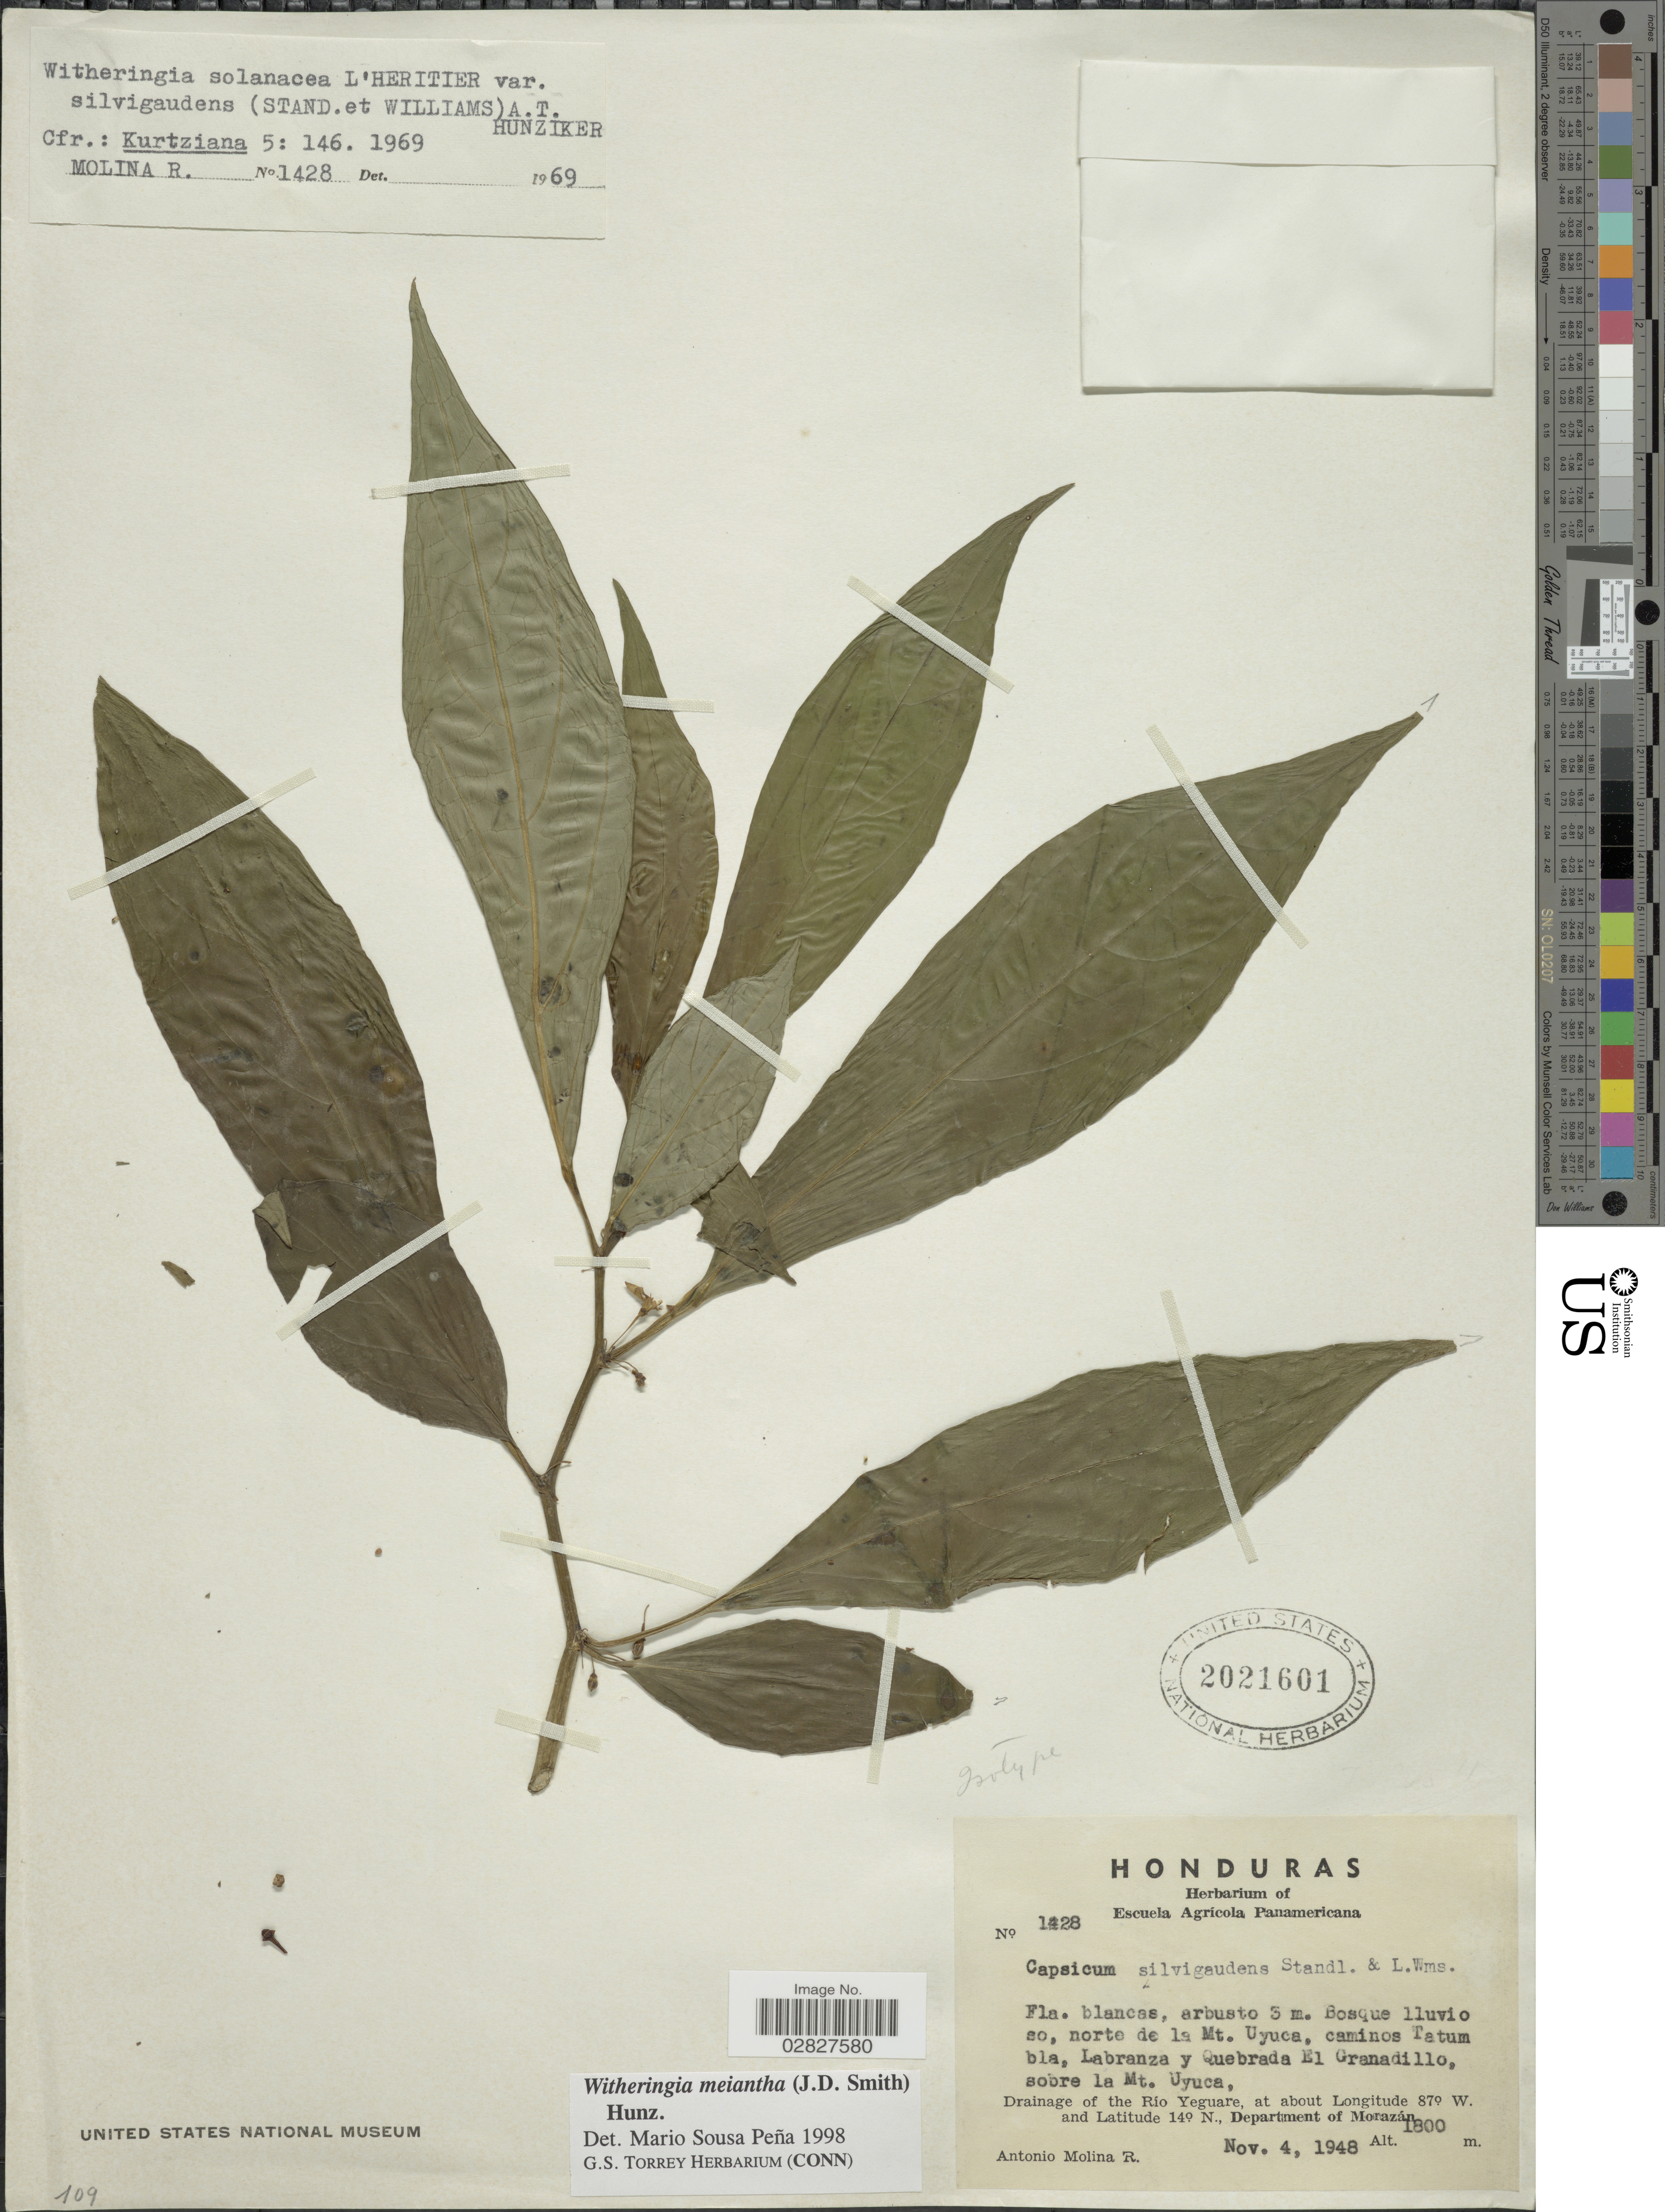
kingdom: Plantae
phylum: Tracheophyta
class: Magnoliopsida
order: Solanales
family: Solanaceae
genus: Witheringia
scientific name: Witheringia meiantha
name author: (Donn. Sm.) Hunz.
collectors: A. Molina R.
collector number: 1428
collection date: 1948-11-04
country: Honduras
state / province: Fco. Morazán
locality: Bosque lluvioso, norte de la Mt. Uyuca, caminos Tatum bla, Labranza y Quebrada El Granadillo, sobre la Mt. Uyuca, Drainage of the Rio Yeguare, Department of Morazán.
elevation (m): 1800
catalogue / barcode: US 2021601